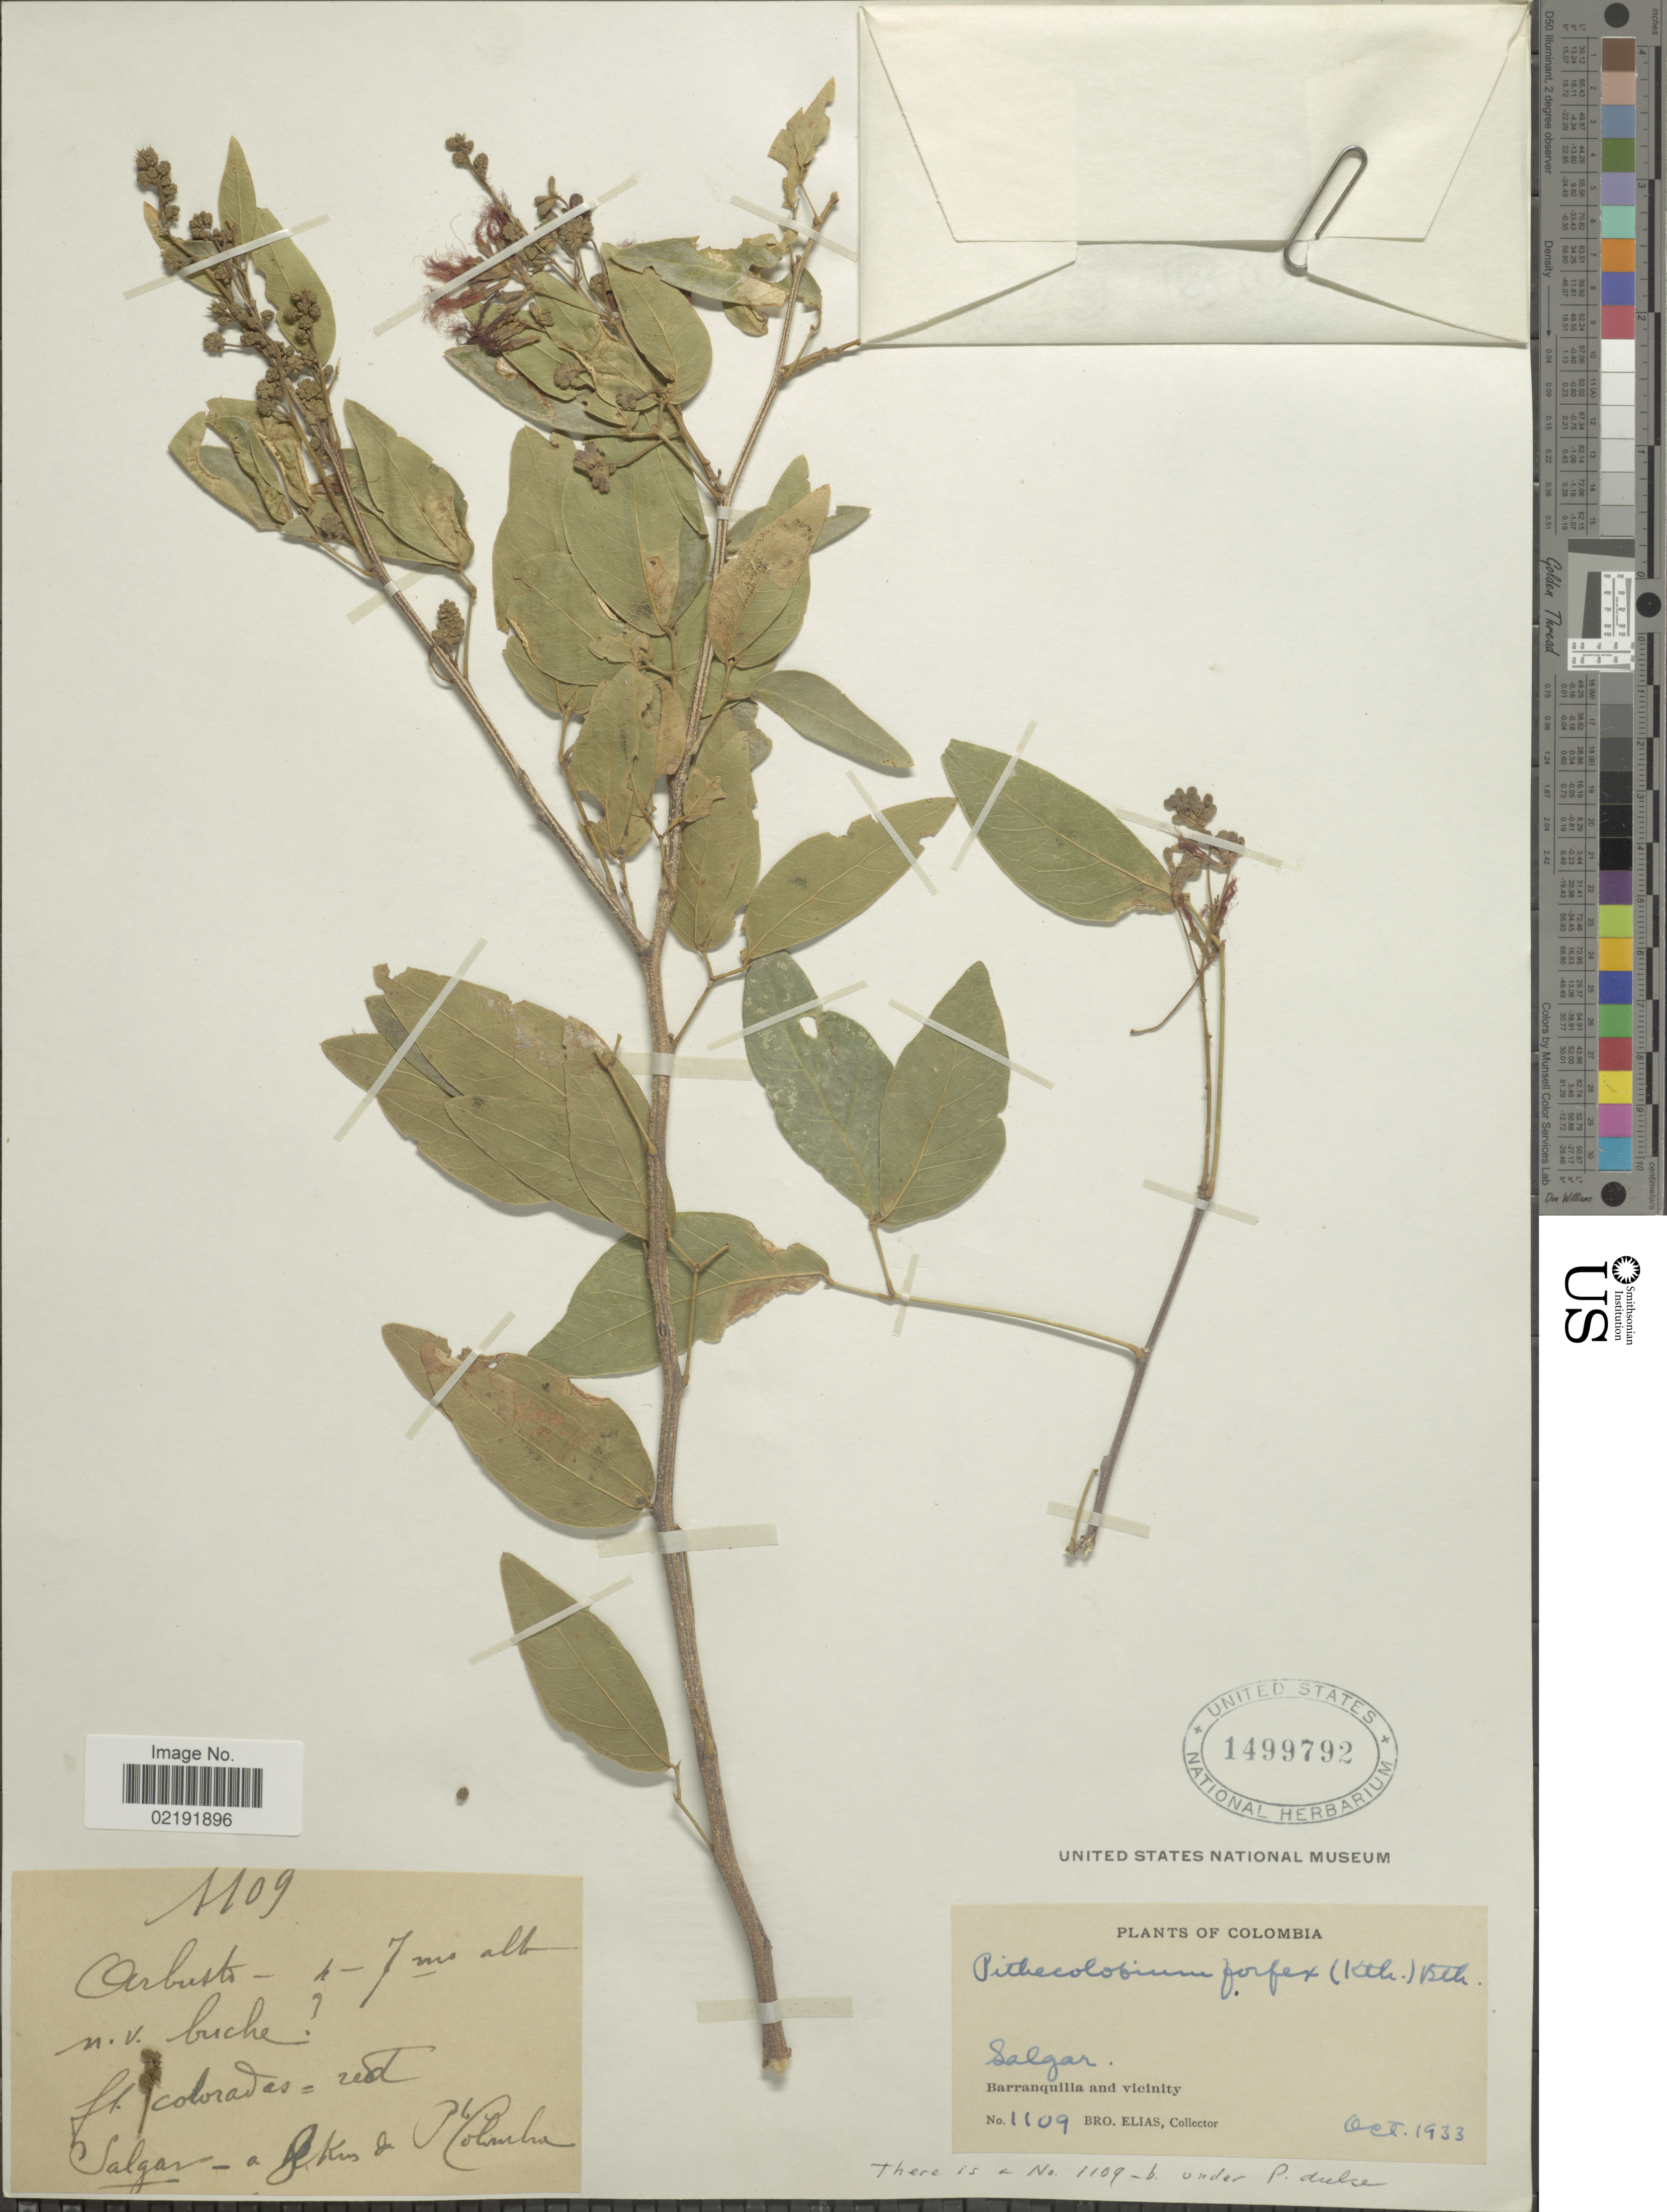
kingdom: Plantae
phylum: Tracheophyta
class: Magnoliopsida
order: Fabales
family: Fabaceae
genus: Pithecellobium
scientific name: Pithecellobium roseum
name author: (Vahl) Barneby & J.W. Grimes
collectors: Bro. Elias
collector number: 1109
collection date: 1933-10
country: Colombia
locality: Salgar. Barranquilla and vicinity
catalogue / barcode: US 1499792